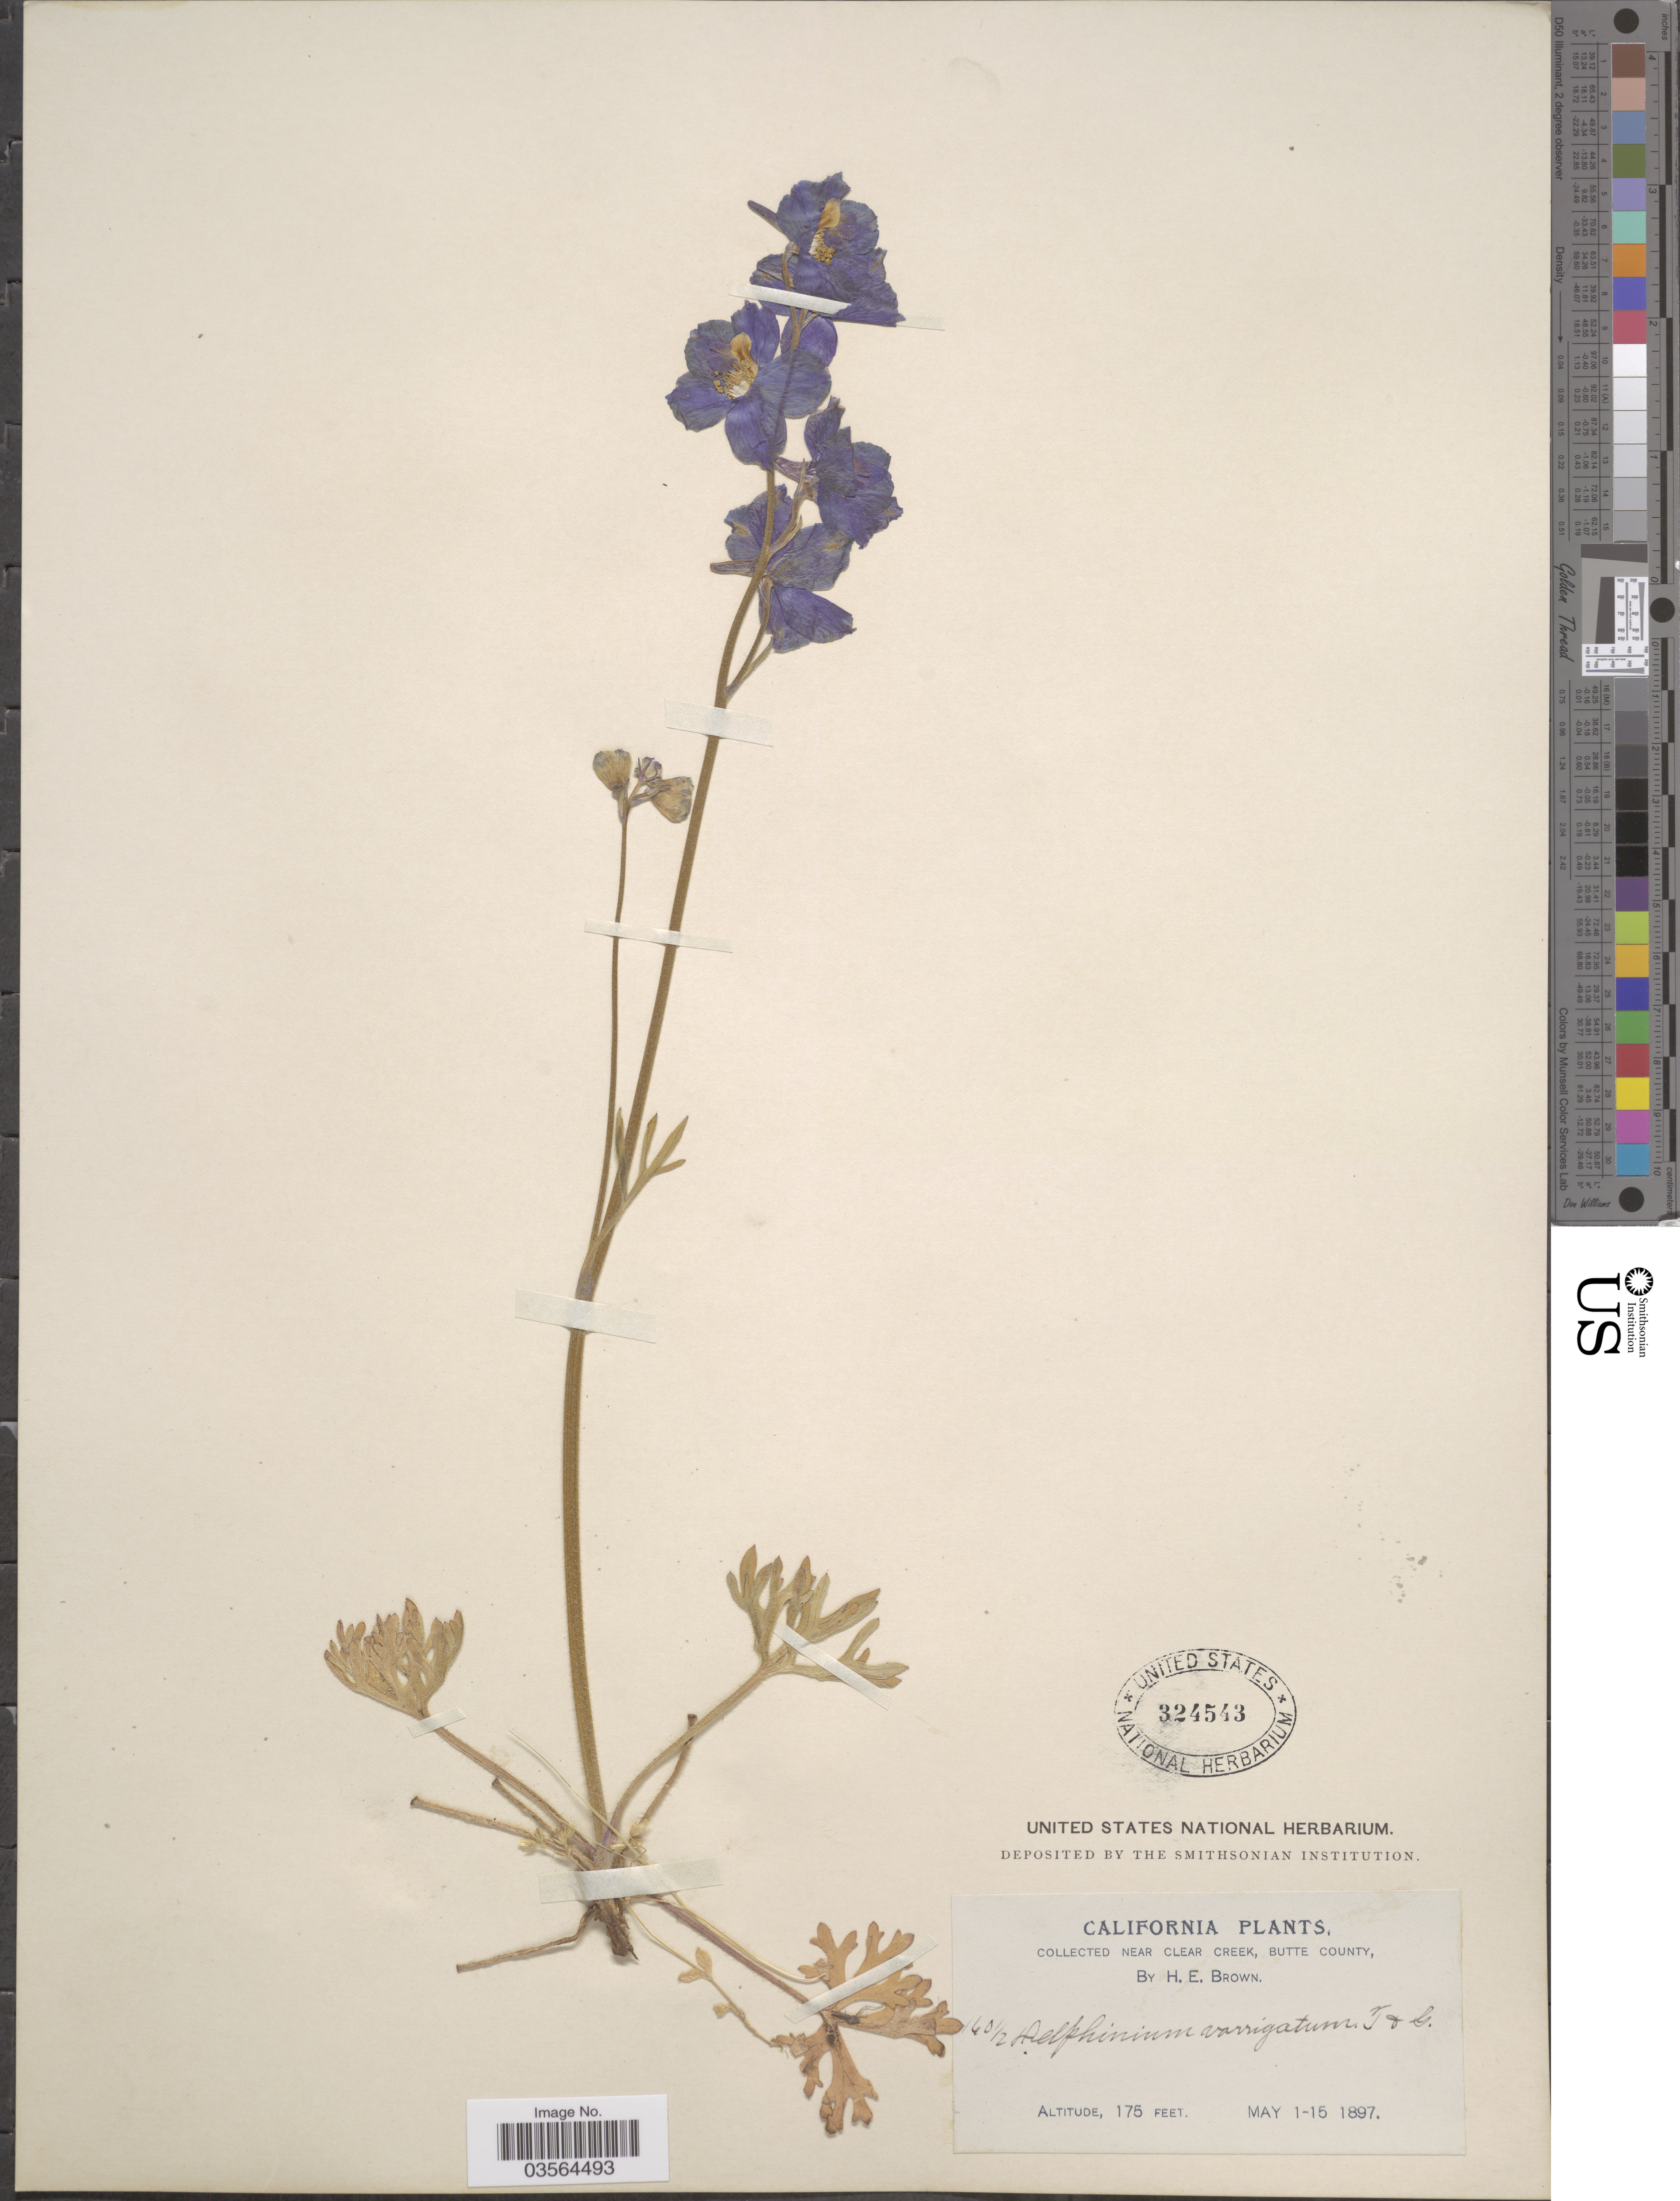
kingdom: Plantae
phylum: Tracheophyta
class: Magnoliopsida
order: Ranunculales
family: Ranunculaceae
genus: Delphinium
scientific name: Delphinium variegatum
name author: Torr. & A. Gray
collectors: H. E. Brown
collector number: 160½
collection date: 1897-05-01/1897-05-15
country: United States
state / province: California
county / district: Butte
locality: Near Clear Creek, Butte County.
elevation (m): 53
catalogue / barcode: US 324543